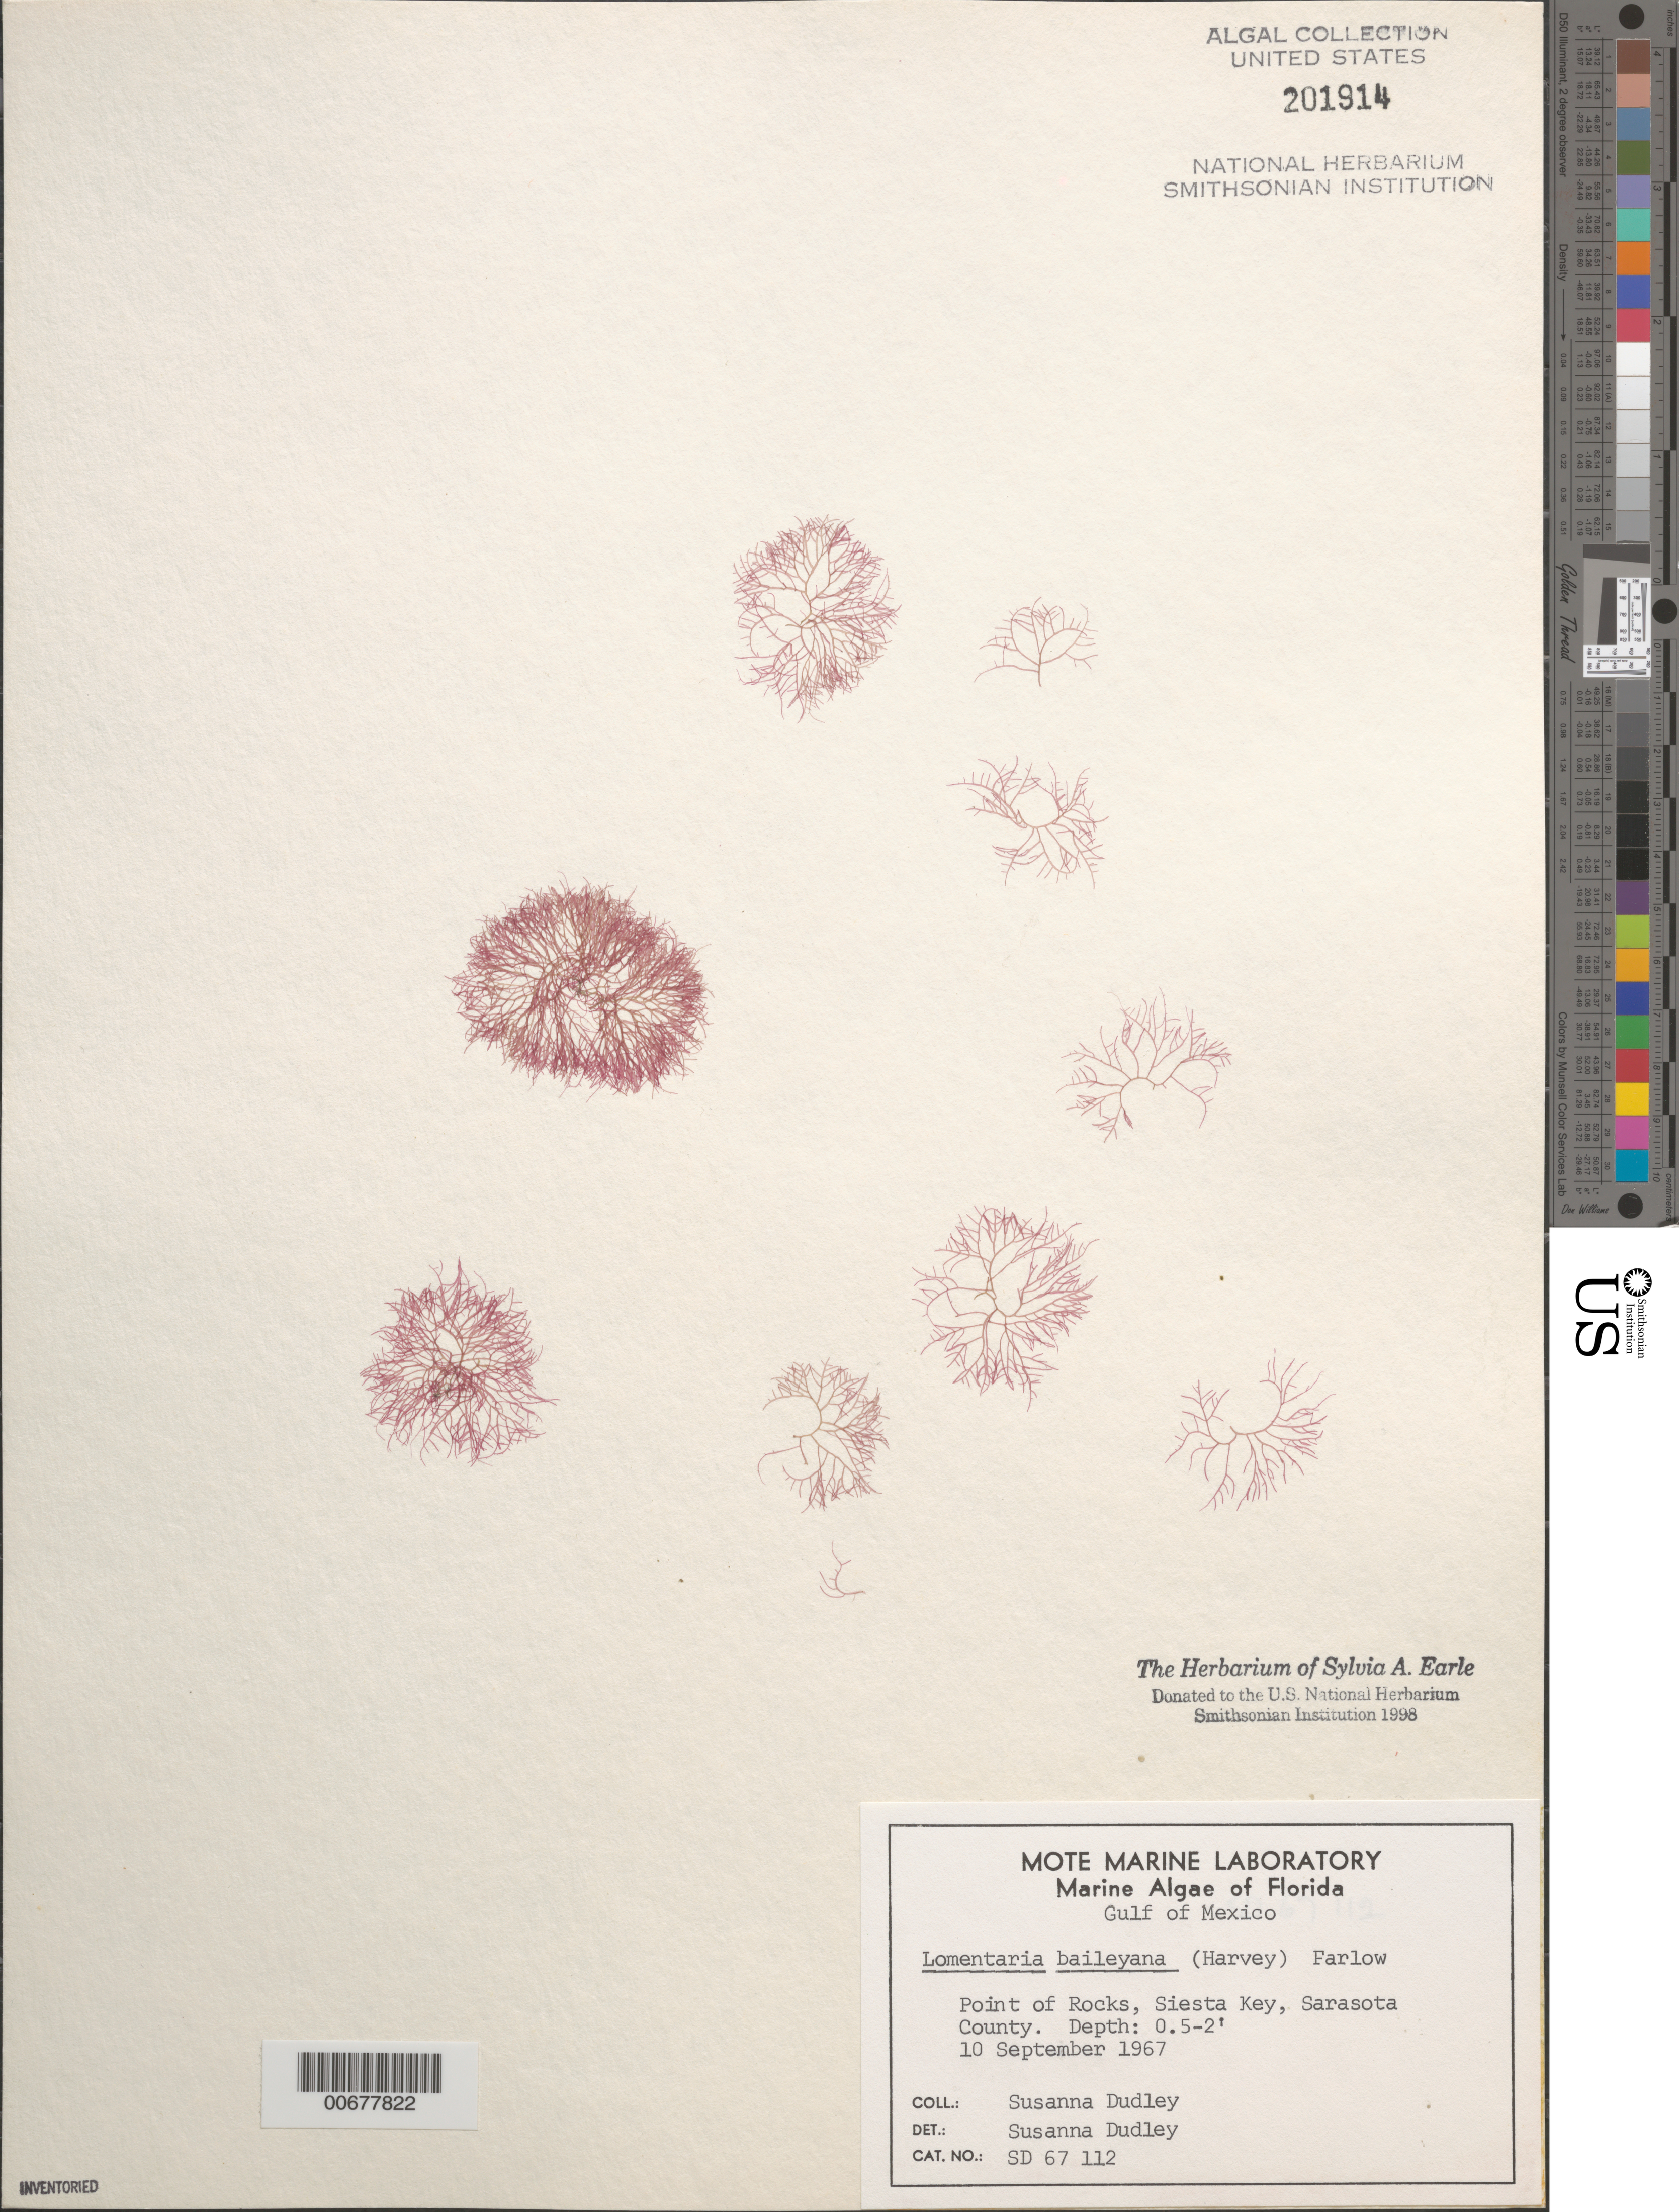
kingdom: Plantae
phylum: Rhodophyta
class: Florideophyceae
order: Rhodymeniales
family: Lomentariaceae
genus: Hooperia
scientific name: Hooperia divaricata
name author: (Durant) M.J. Wynne et al.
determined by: Algae name updating Project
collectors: S. Dudley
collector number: SD 67 112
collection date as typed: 10 Sep 1967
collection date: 1967-09-10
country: United States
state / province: Florida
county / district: Sarasota County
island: Siesta Key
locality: Point of Rocks, Sarasota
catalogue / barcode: US 201914